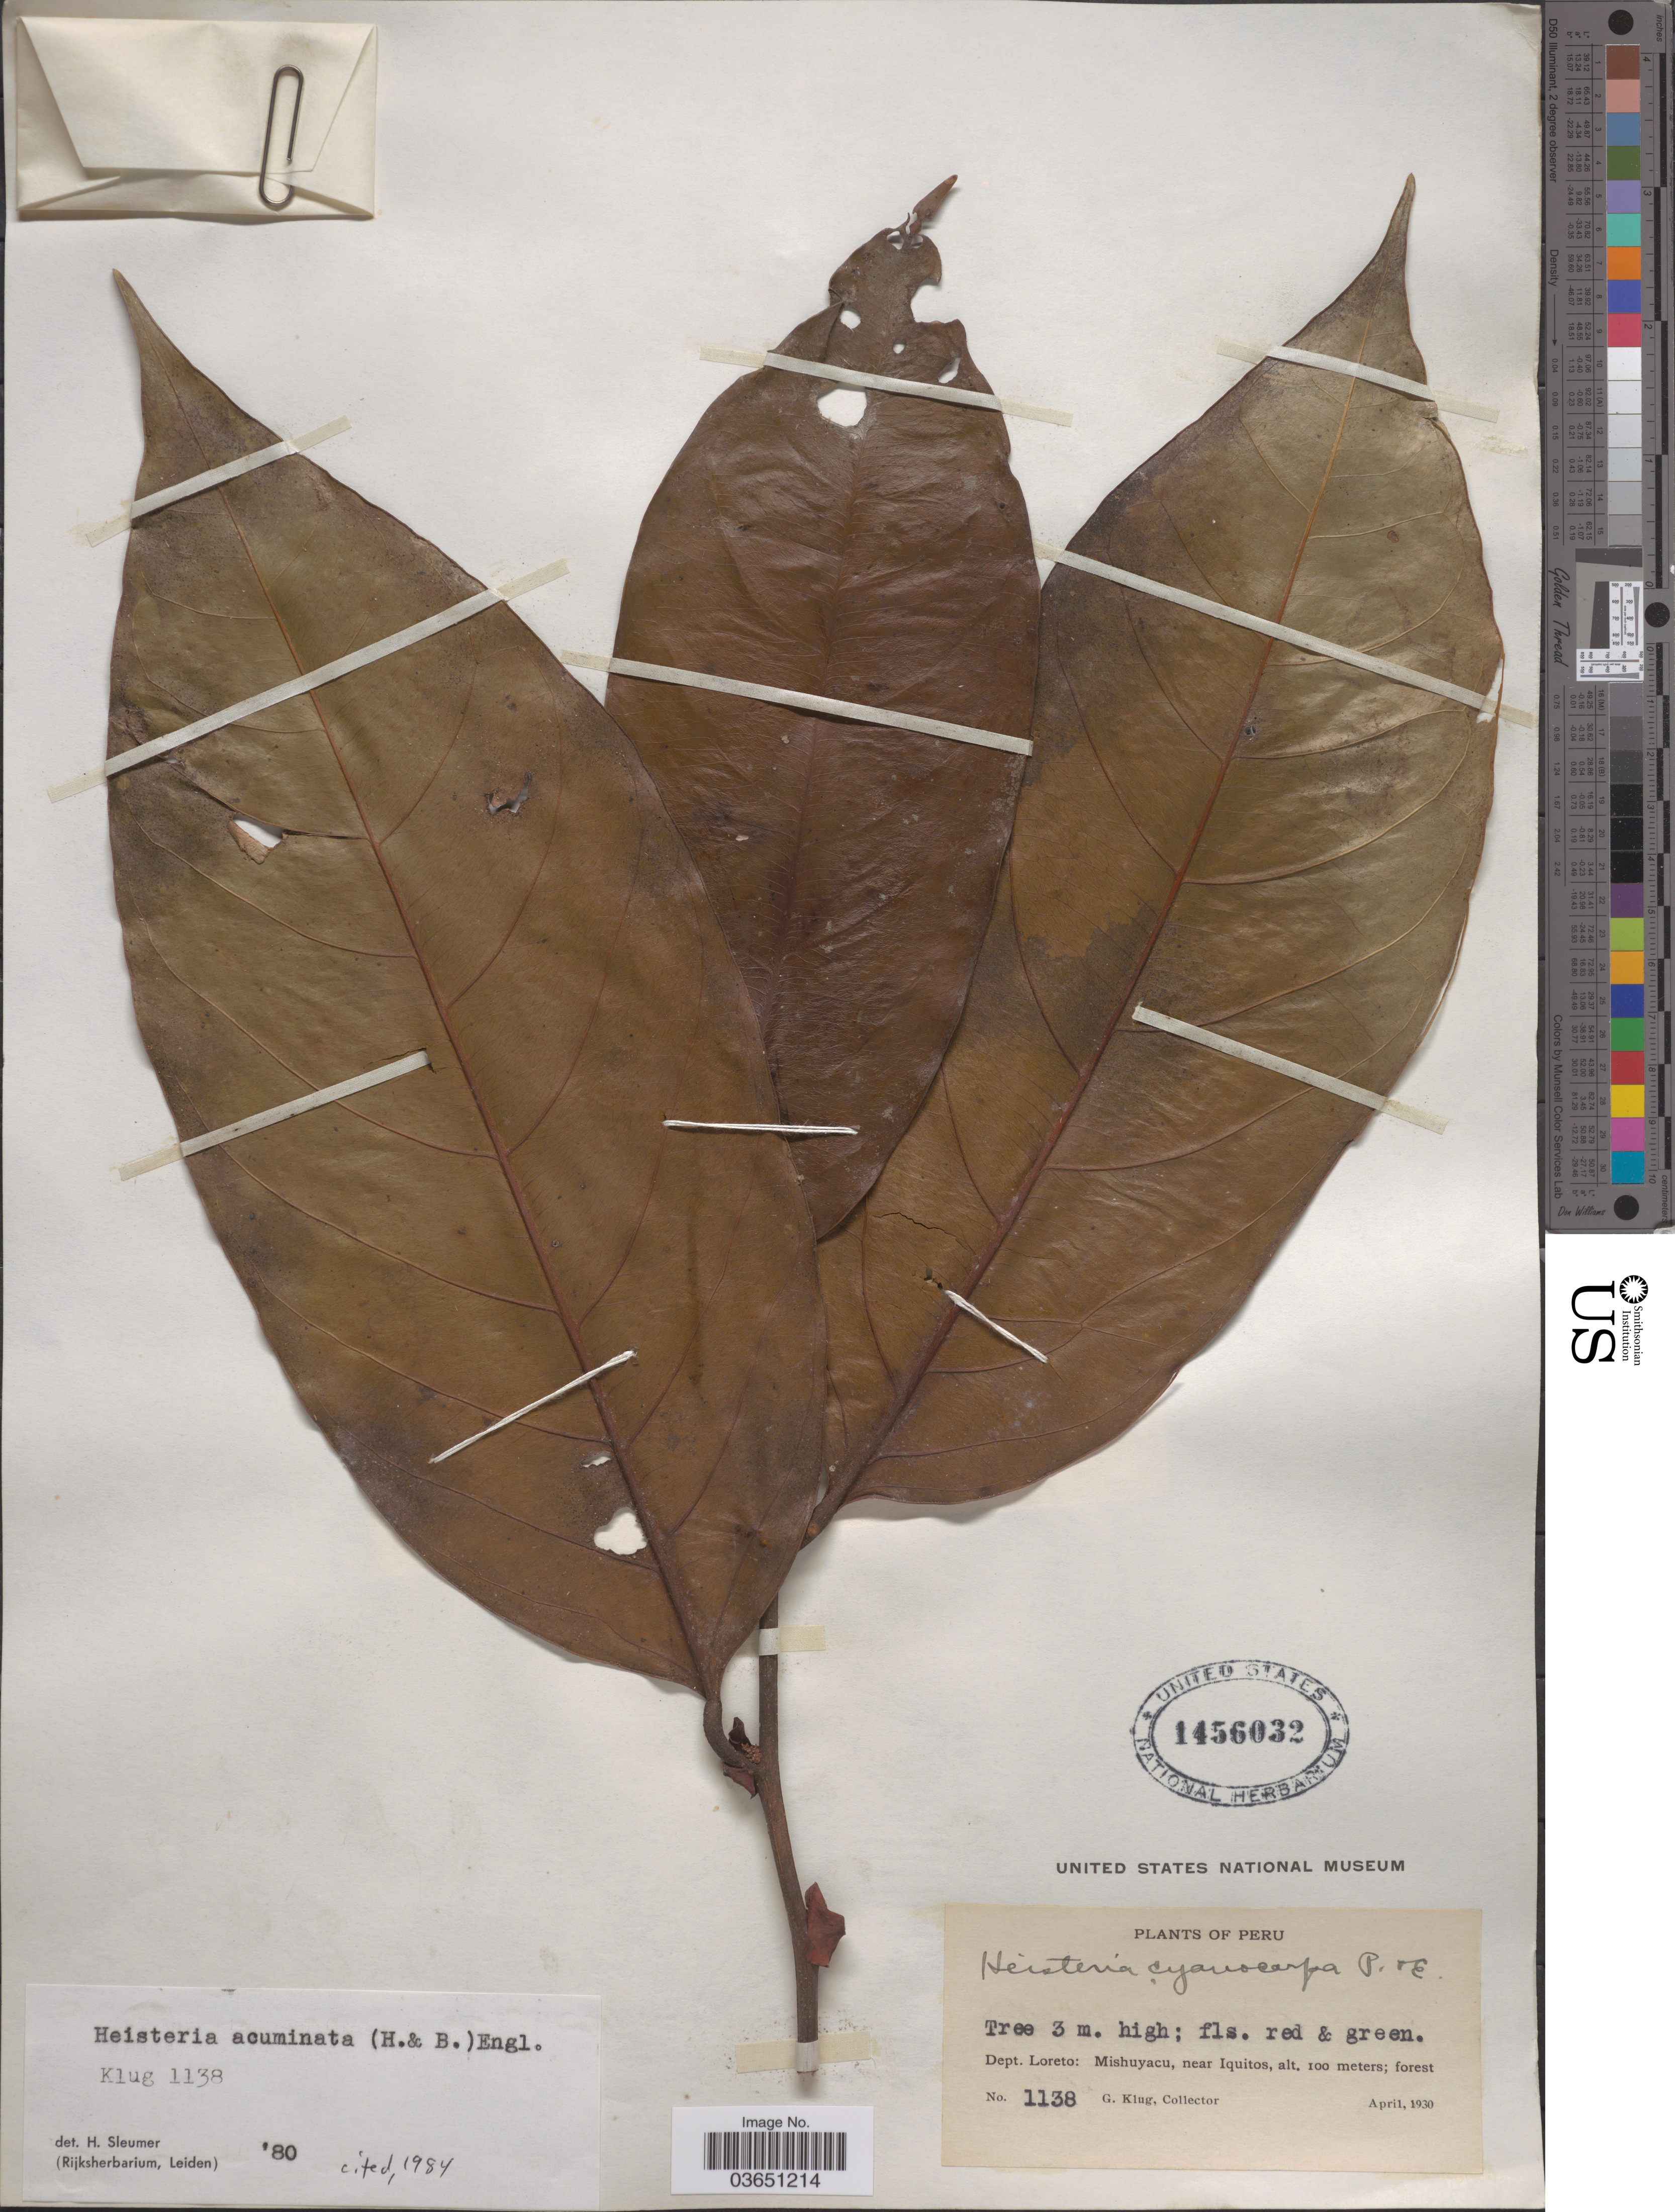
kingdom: Plantae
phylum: Tracheophyta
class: Magnoliopsida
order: Santalales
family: Erythropalaceae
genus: Heisteria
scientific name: Heisteria acuminata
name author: (Humb. & Bonpl.) Engl.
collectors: G. Klug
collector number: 1138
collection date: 1930-04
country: Peru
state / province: Loreto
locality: Dept. Loreto: Mishuyacu, near Iquitos.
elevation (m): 100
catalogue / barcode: US 1456032